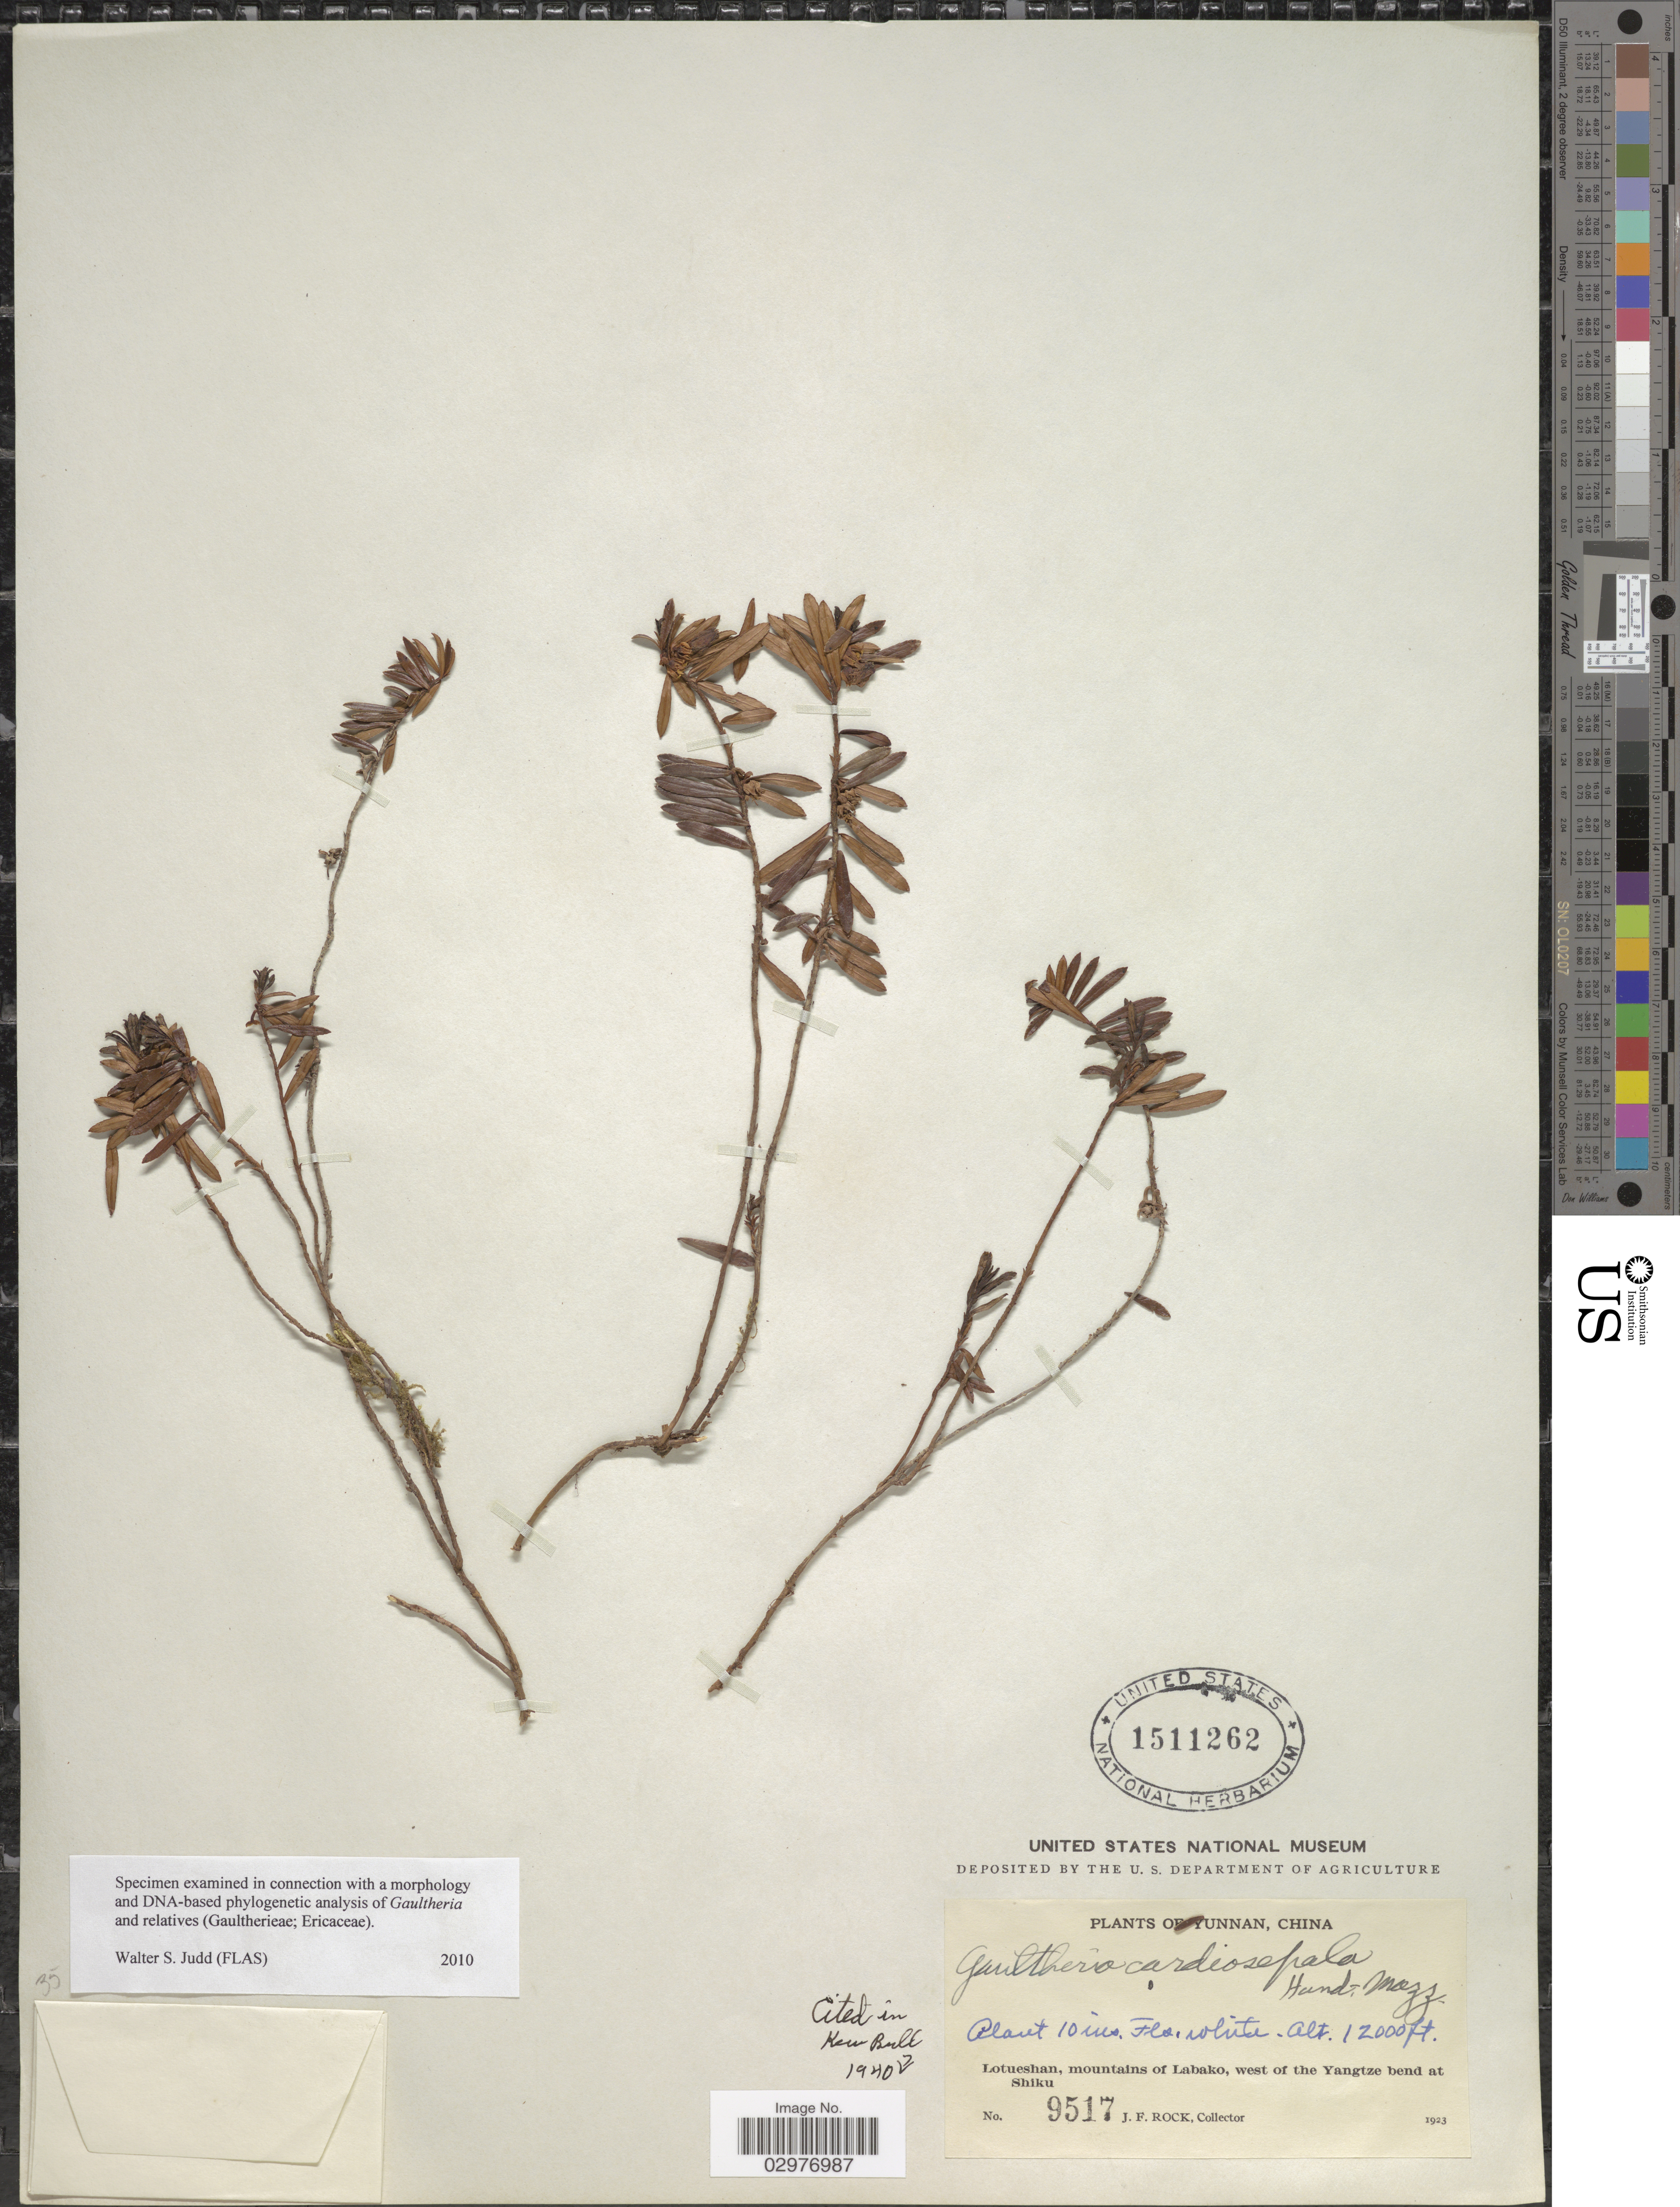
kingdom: Plantae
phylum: Tracheophyta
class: Magnoliopsida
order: Ericales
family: Ericaceae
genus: Gaultheria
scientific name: Gaultheria cardiosepala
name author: Hand.-Mazz.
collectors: J. Rock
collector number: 9517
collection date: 1923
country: China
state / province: Yunnan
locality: Lotueshan, mountains of Labako, west of the Yangtze bend at Shiku.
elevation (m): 3658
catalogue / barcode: US 1511262